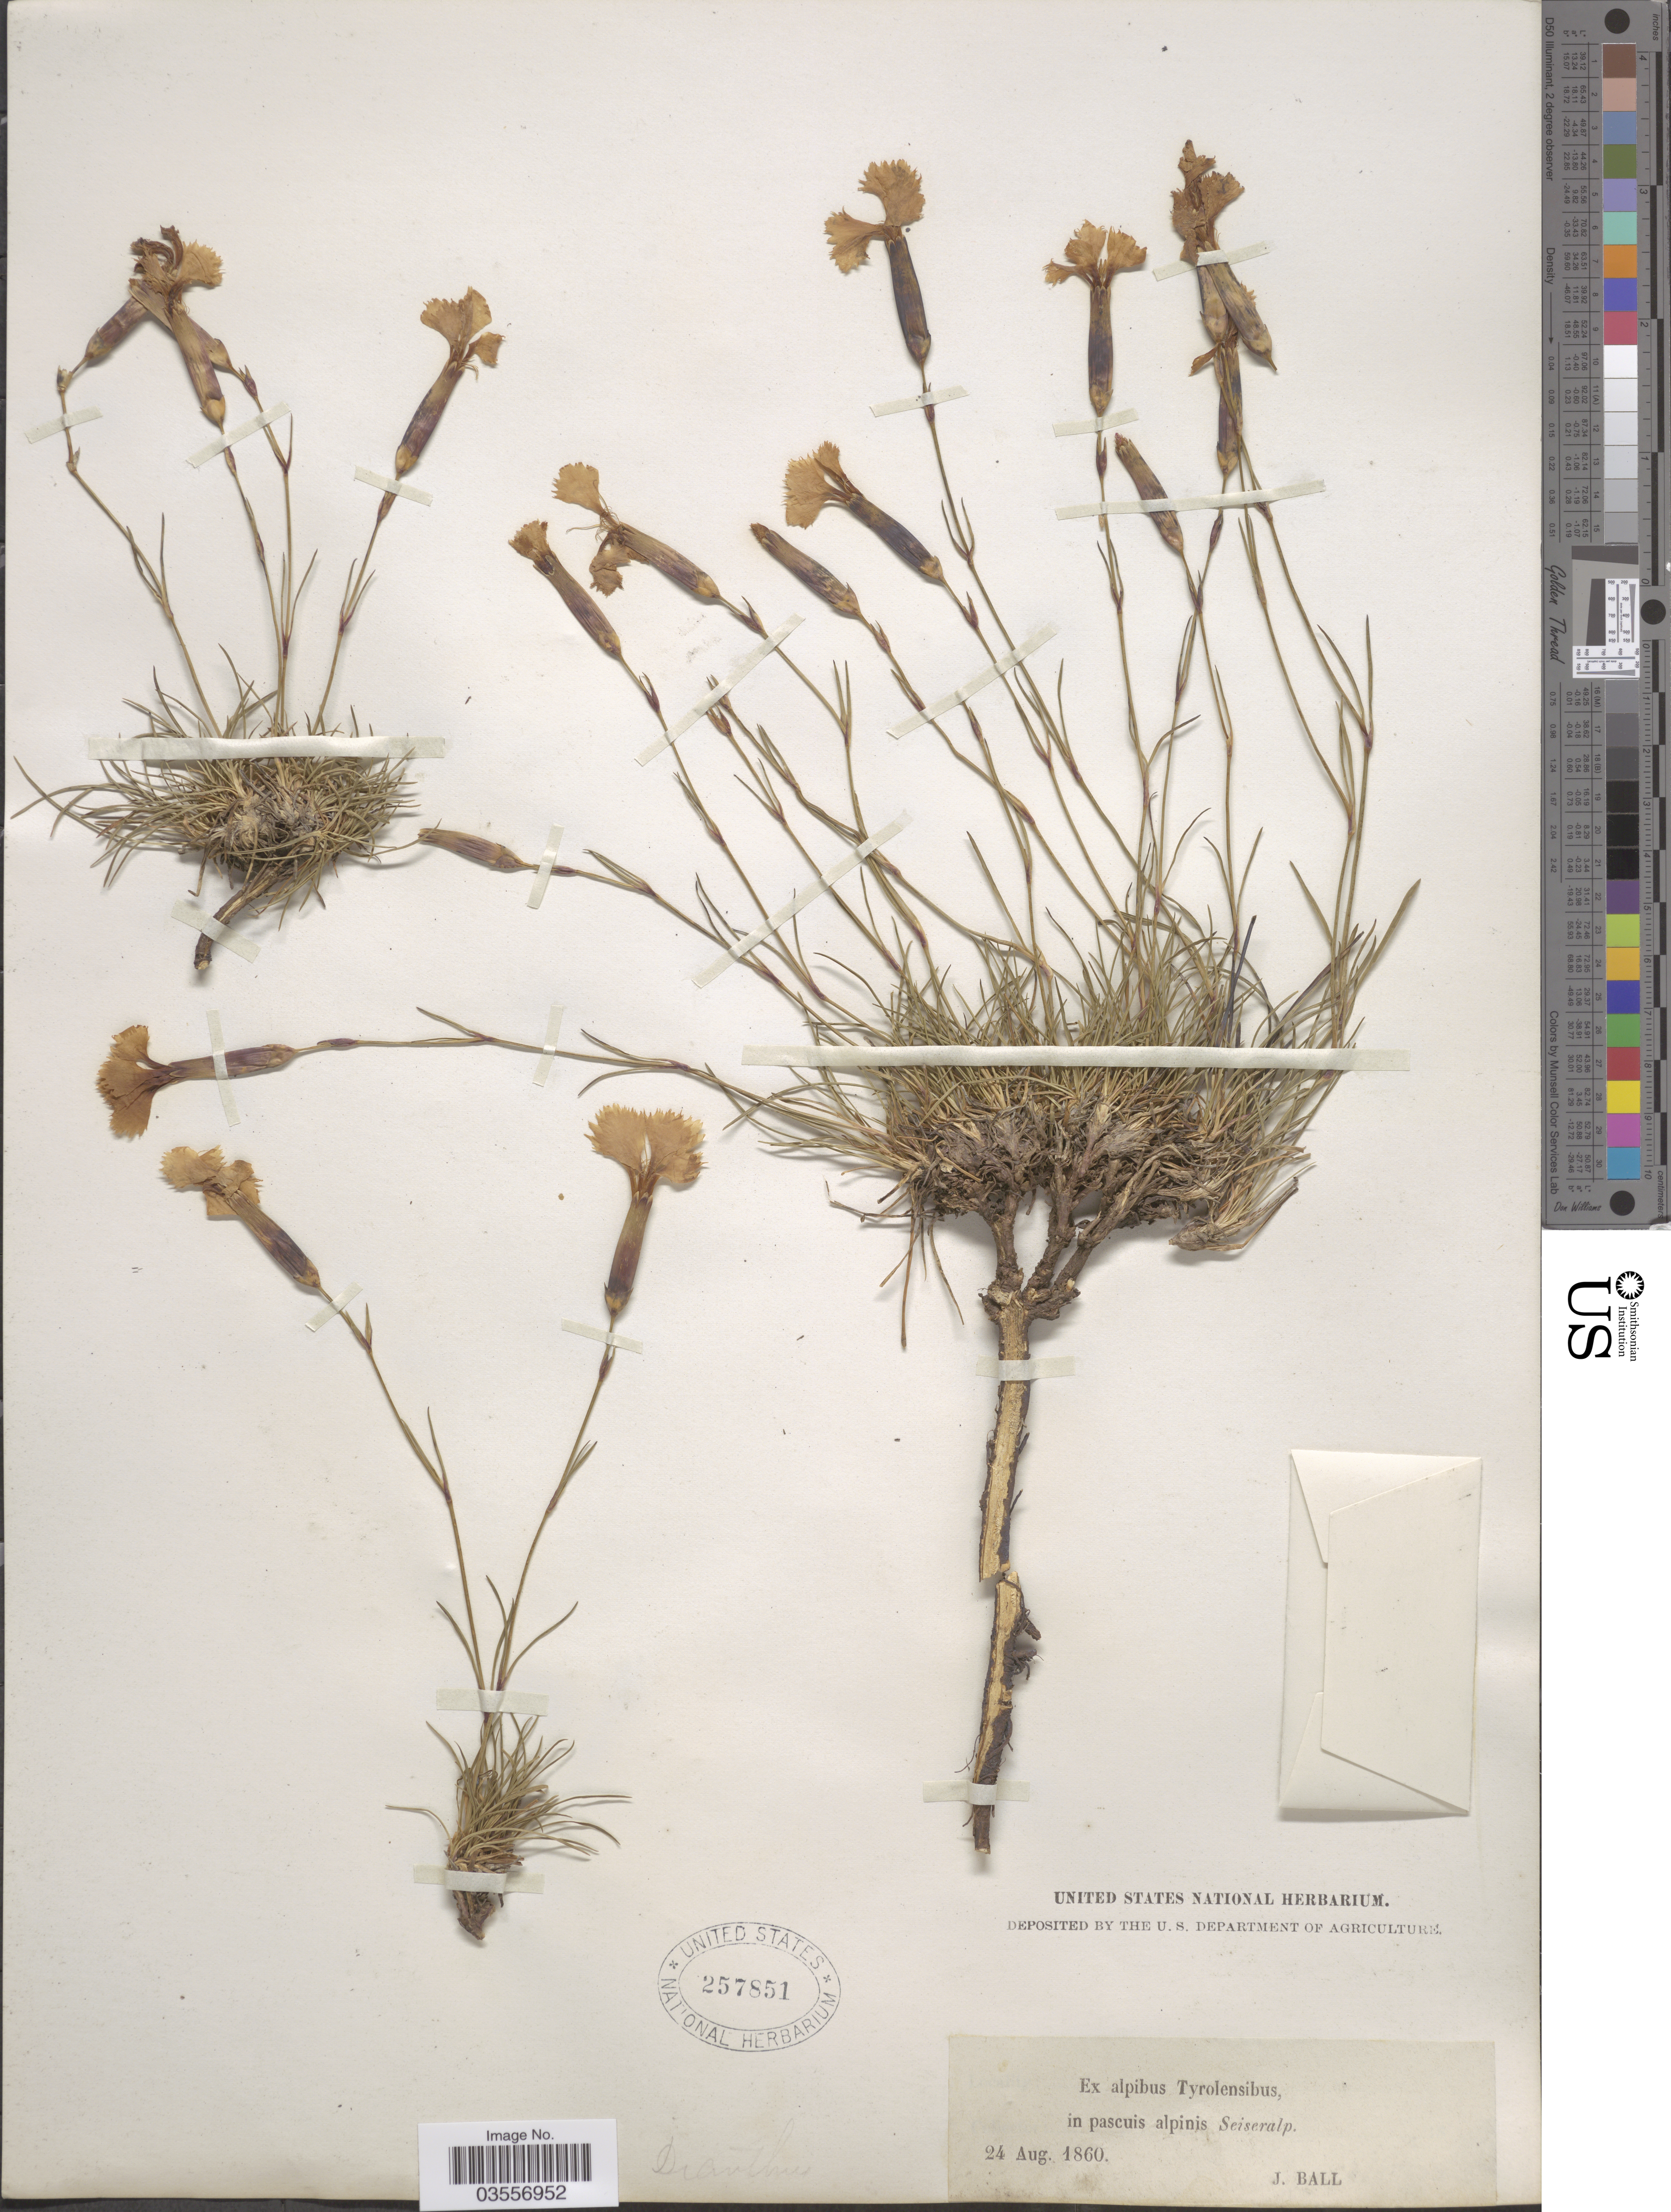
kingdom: Plantae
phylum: Tracheophyta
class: Magnoliopsida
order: Caryophyllales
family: Caryophyllaceae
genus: Dianthus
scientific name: Dianthus sp.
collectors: J. Ball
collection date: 1860-08-24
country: Italy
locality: Ex alpibus Tyrolensibus in pascuis alpinis Seiseralp.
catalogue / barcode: US 257851